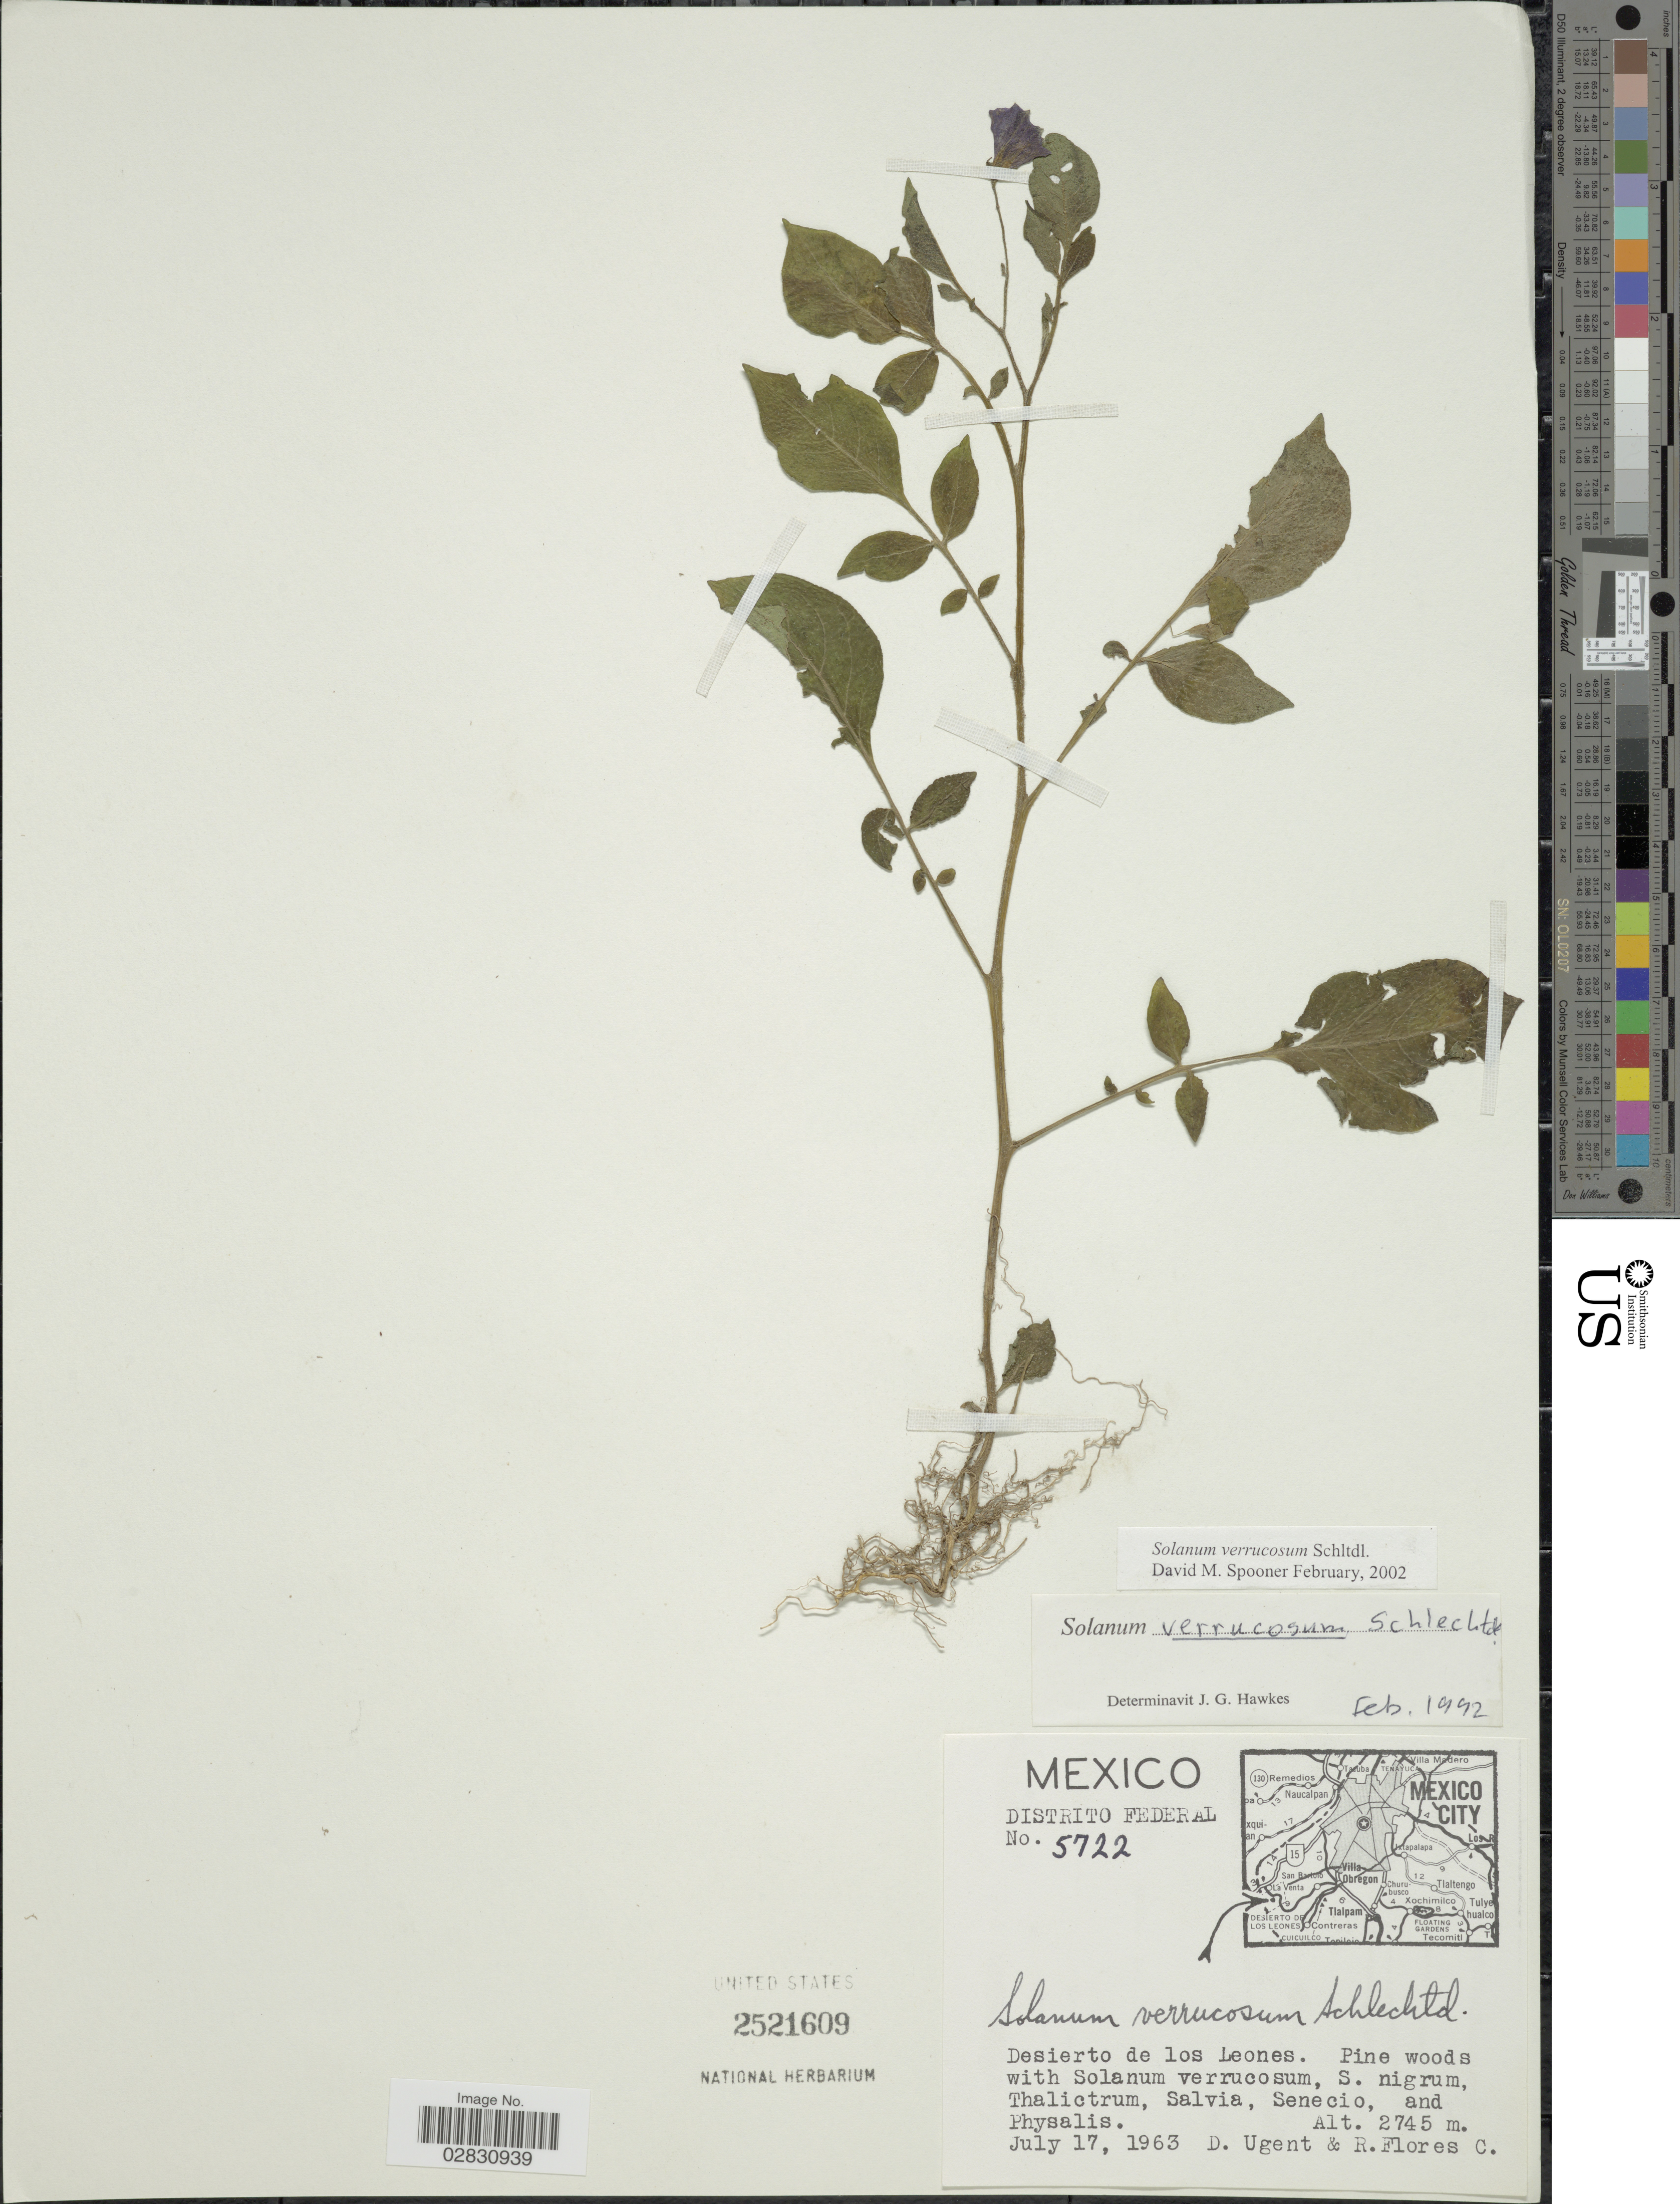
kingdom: Plantae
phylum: Tracheophyta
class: Magnoliopsida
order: Solanales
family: Solanaceae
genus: Solanum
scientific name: Solanum verrucosum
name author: Schltdl.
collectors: D. Ugent & R. Flores-C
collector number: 5722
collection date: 1963-07-17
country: Mexico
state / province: Distrito Federal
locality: Desierto de los Leones.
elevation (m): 2745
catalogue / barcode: US 2521609